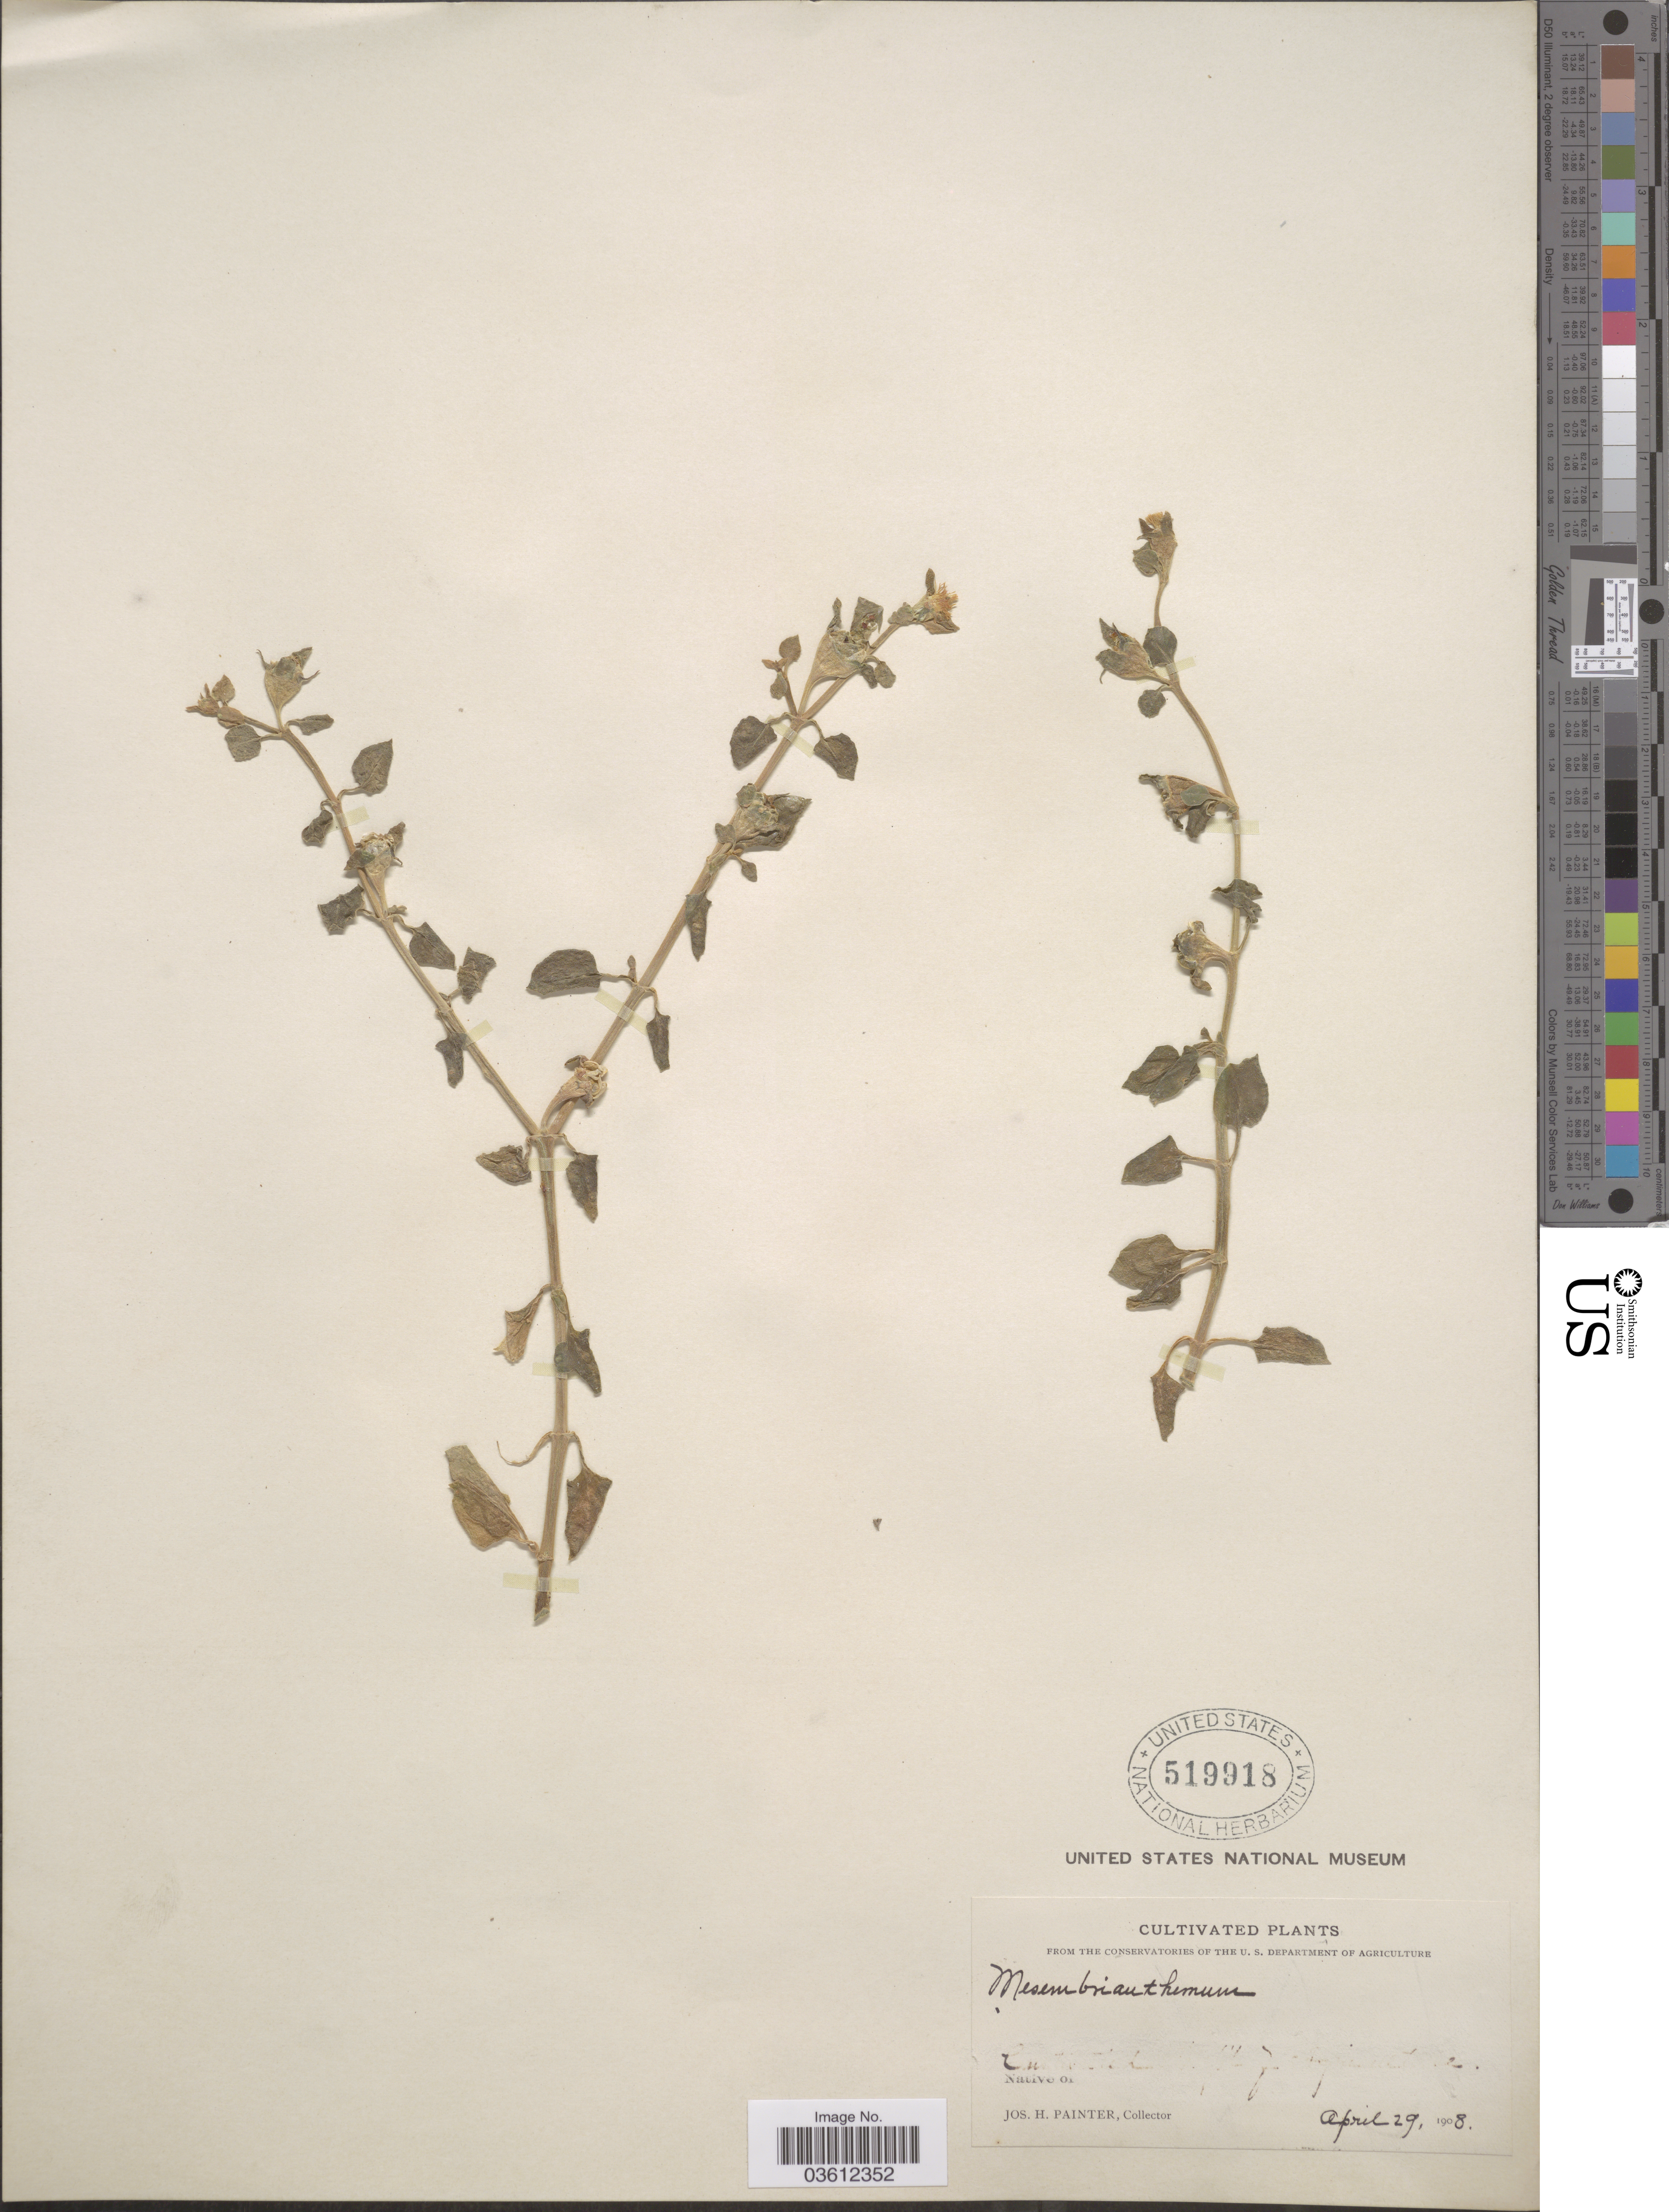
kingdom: Plantae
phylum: Tracheophyta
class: Magnoliopsida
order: Caryophyllales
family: Aizoaceae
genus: Mesembryanthemum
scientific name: Mesembryanthemum sp.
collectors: J. H. Painter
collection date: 1908-04-29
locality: [illegible text] Native [illegible text].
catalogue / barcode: US 519918